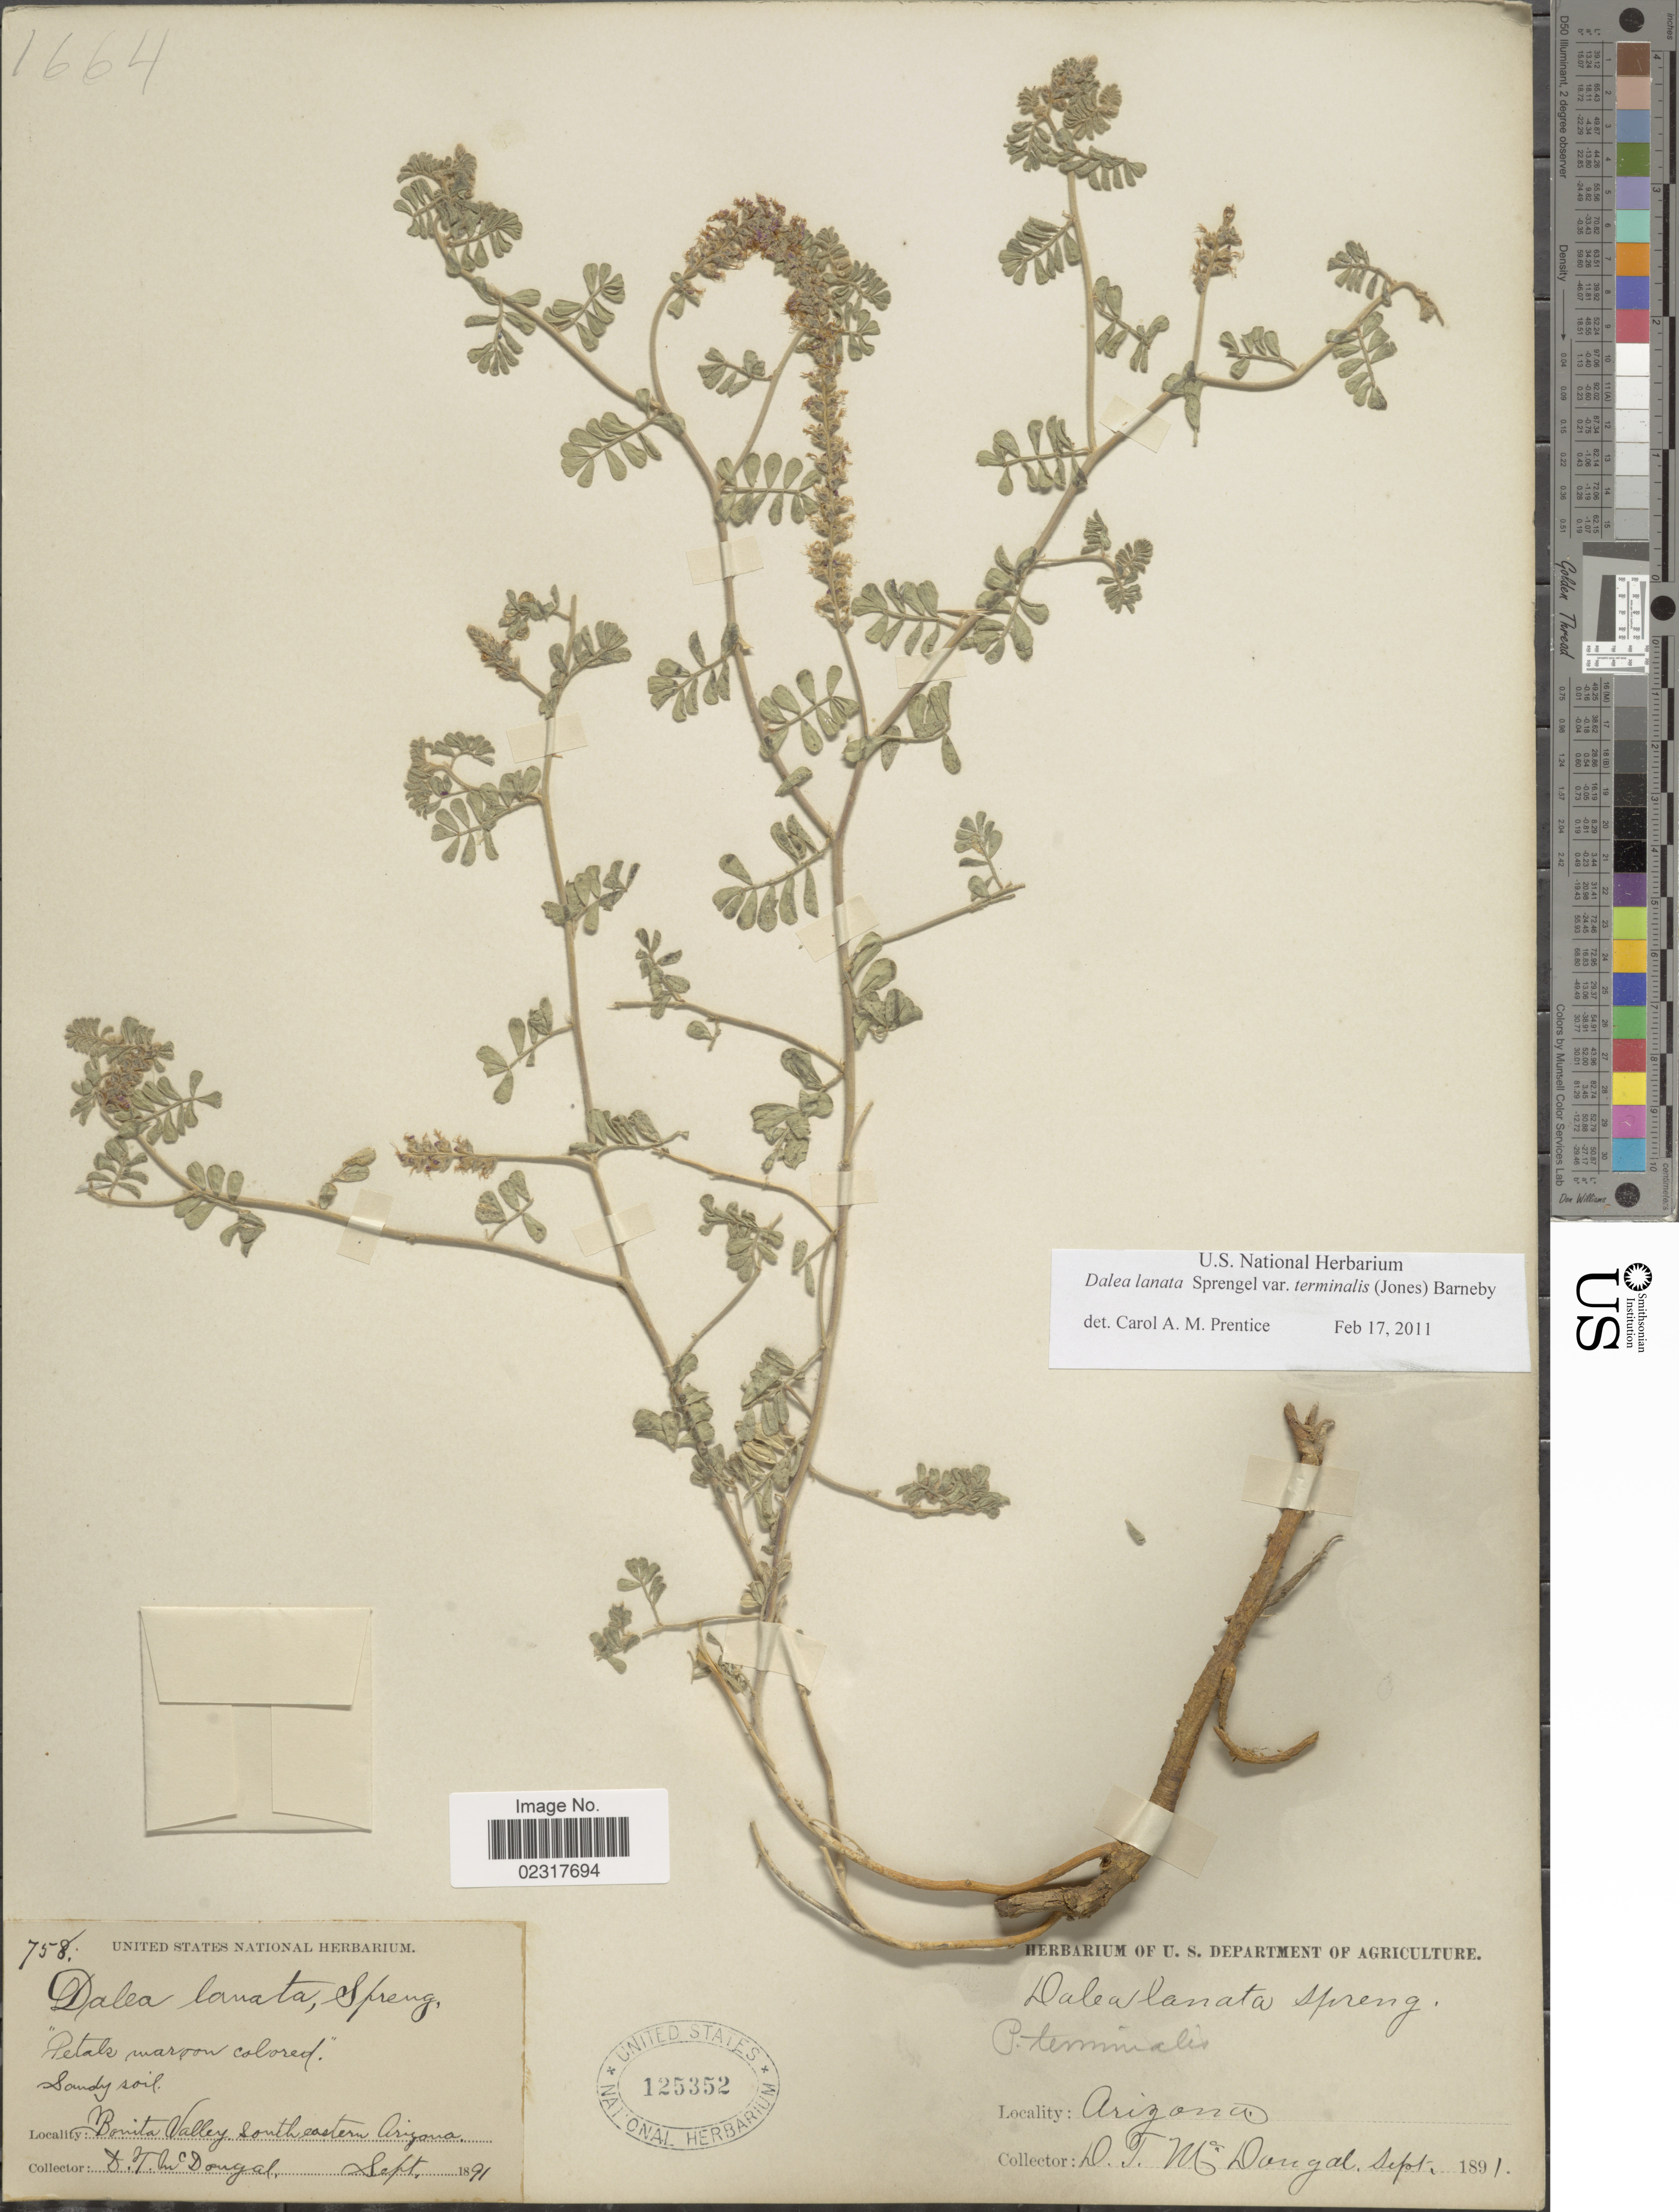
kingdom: Plantae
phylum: Tracheophyta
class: Magnoliopsida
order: Fabales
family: Fabaceae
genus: Dalea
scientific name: Dalea lanata var. terminalis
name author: (M.E. Jones) Barneby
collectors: D. McDougal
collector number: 758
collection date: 1891-09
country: United States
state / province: Arizona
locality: Bonita Valley, southeastern Arizona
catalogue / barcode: US 125352